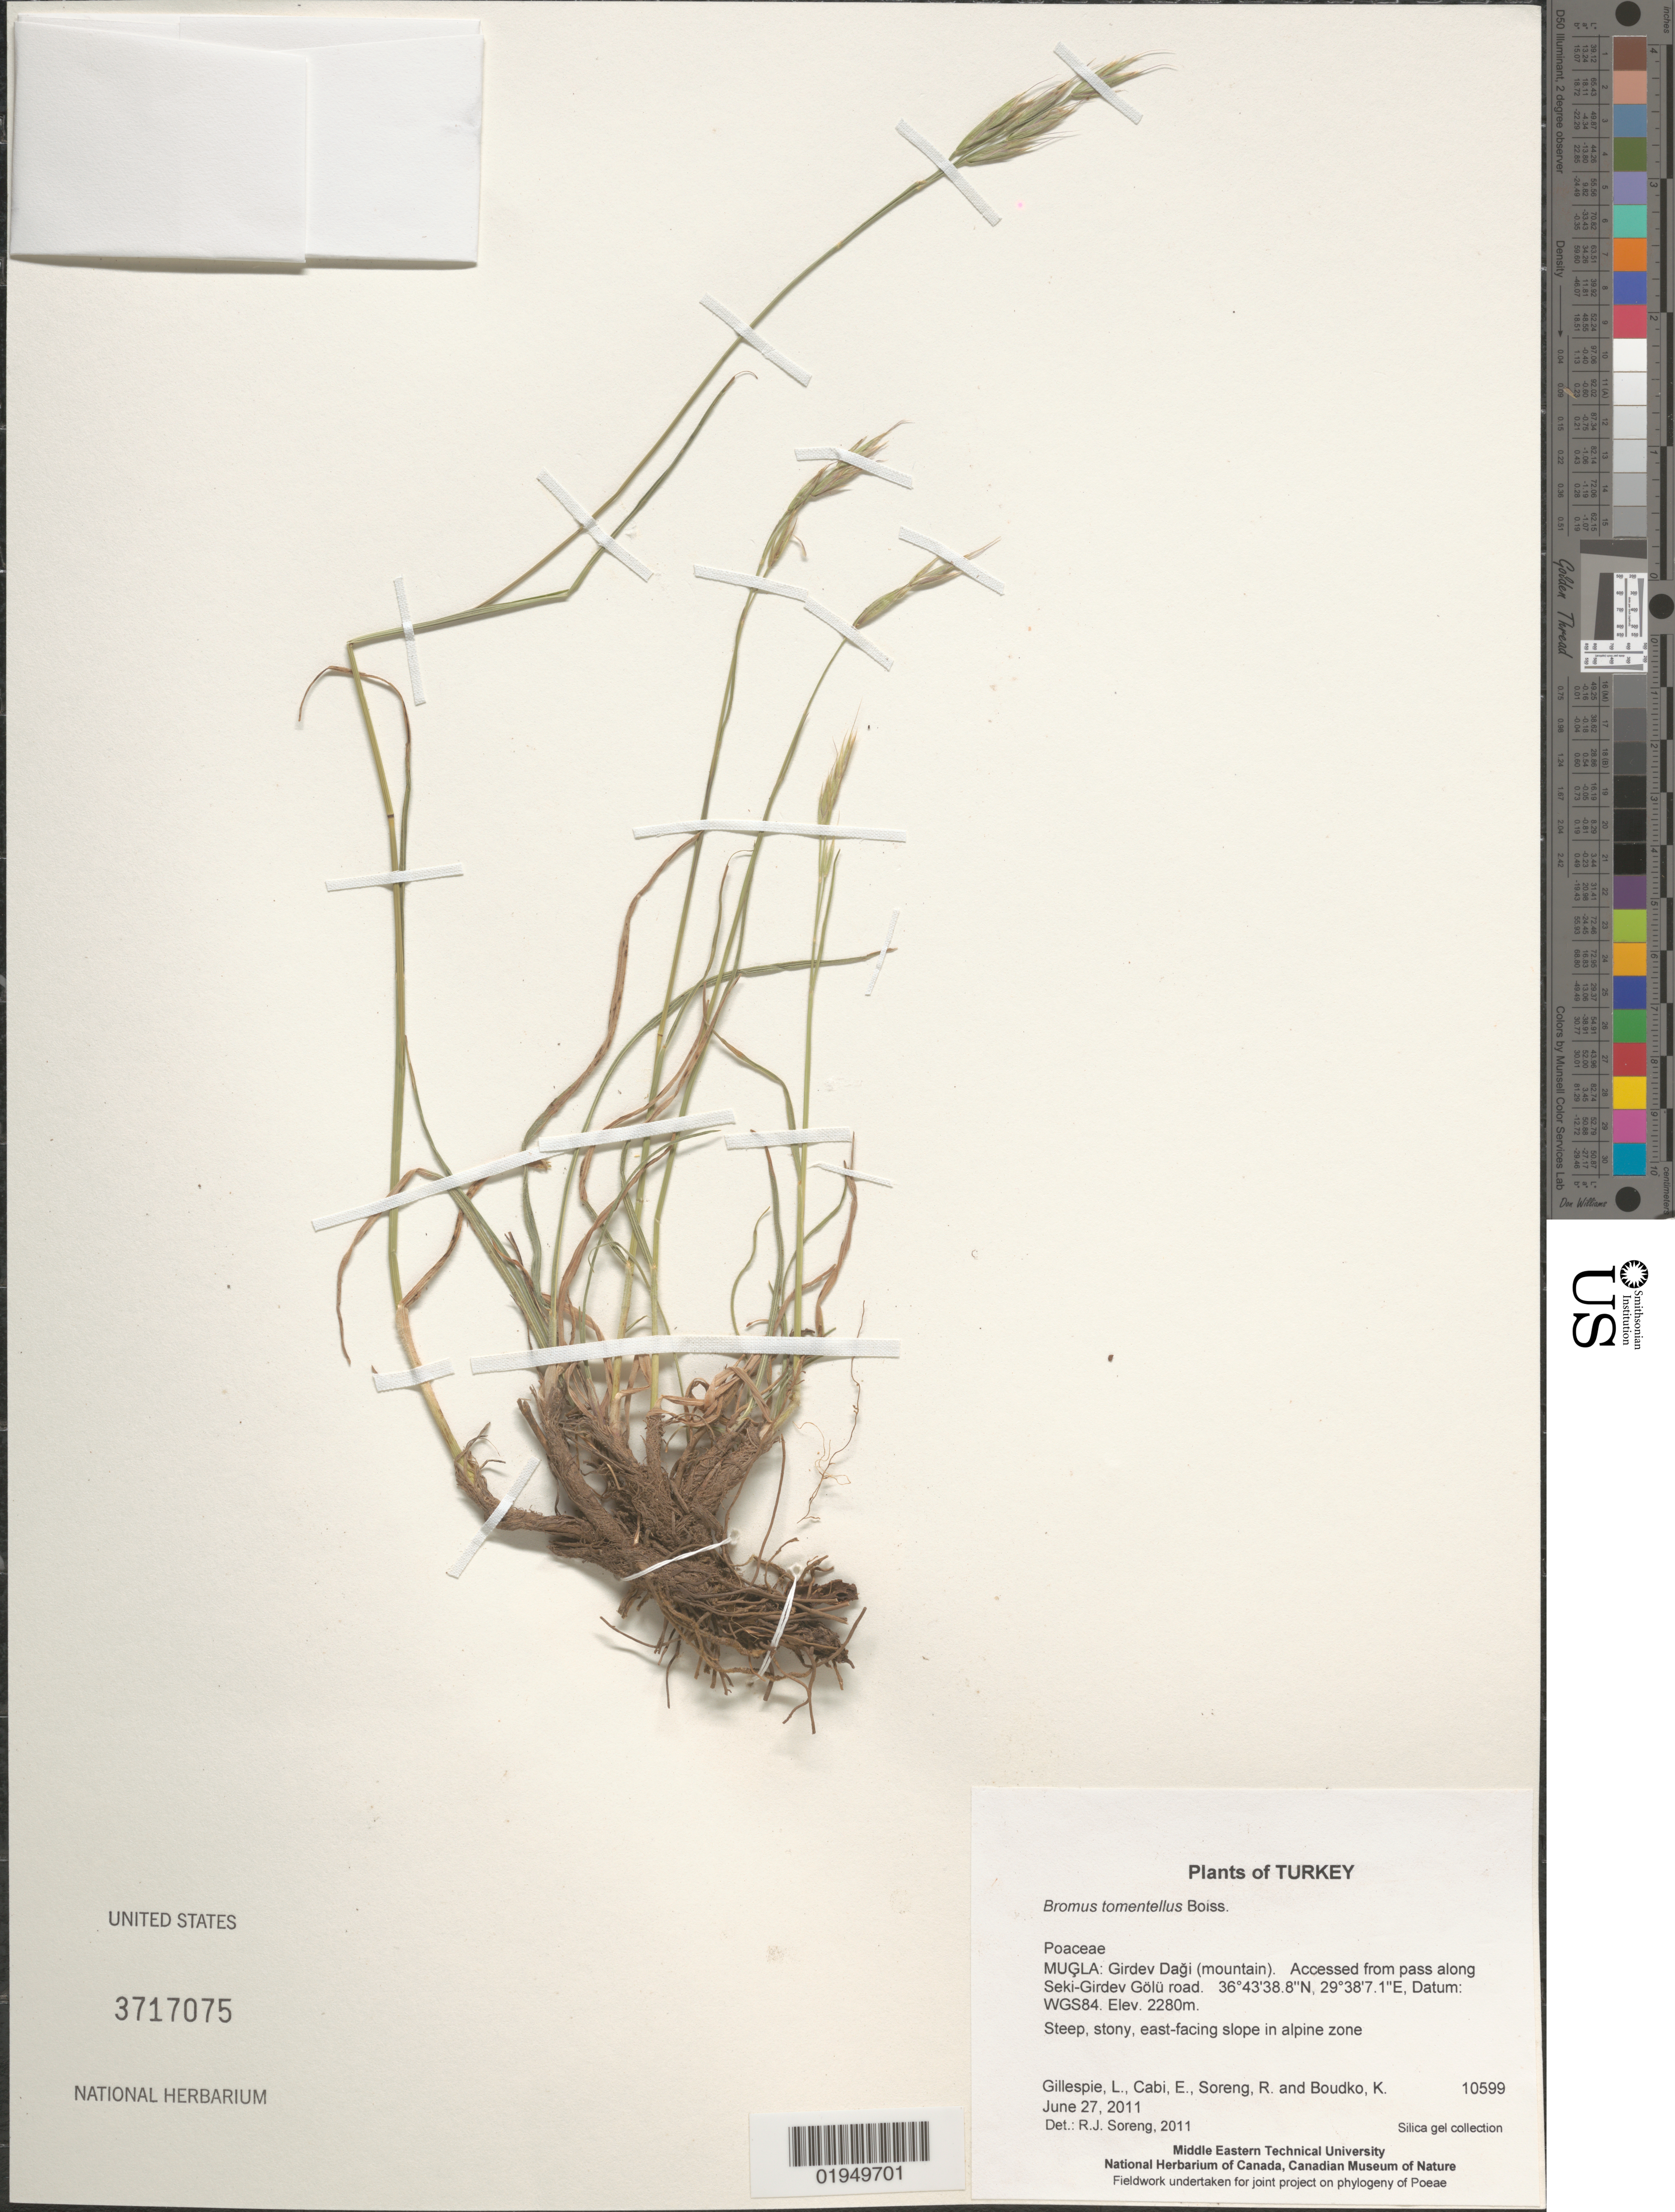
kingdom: Plantae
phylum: Tracheophyta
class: Liliopsida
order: Poales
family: Poaceae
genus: Bromus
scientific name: Bromus tomentellus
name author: Boiss.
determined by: Soreng, Robert J., Research Associate (BOT), Smithsonian Institution - National Museum of Natural History (UNITED STATES)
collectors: L. J. Gillespie, E. Cabi, R. J. Soreng & K. Boudko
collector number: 10599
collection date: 2011-06-27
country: Turkey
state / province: Mugla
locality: Girdev Dagi (mountain). Accessed from pass along Seki-Girdev Gölü road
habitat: Steep, stony, east-facing slope in alpine zone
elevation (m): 2280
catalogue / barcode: US 3717075